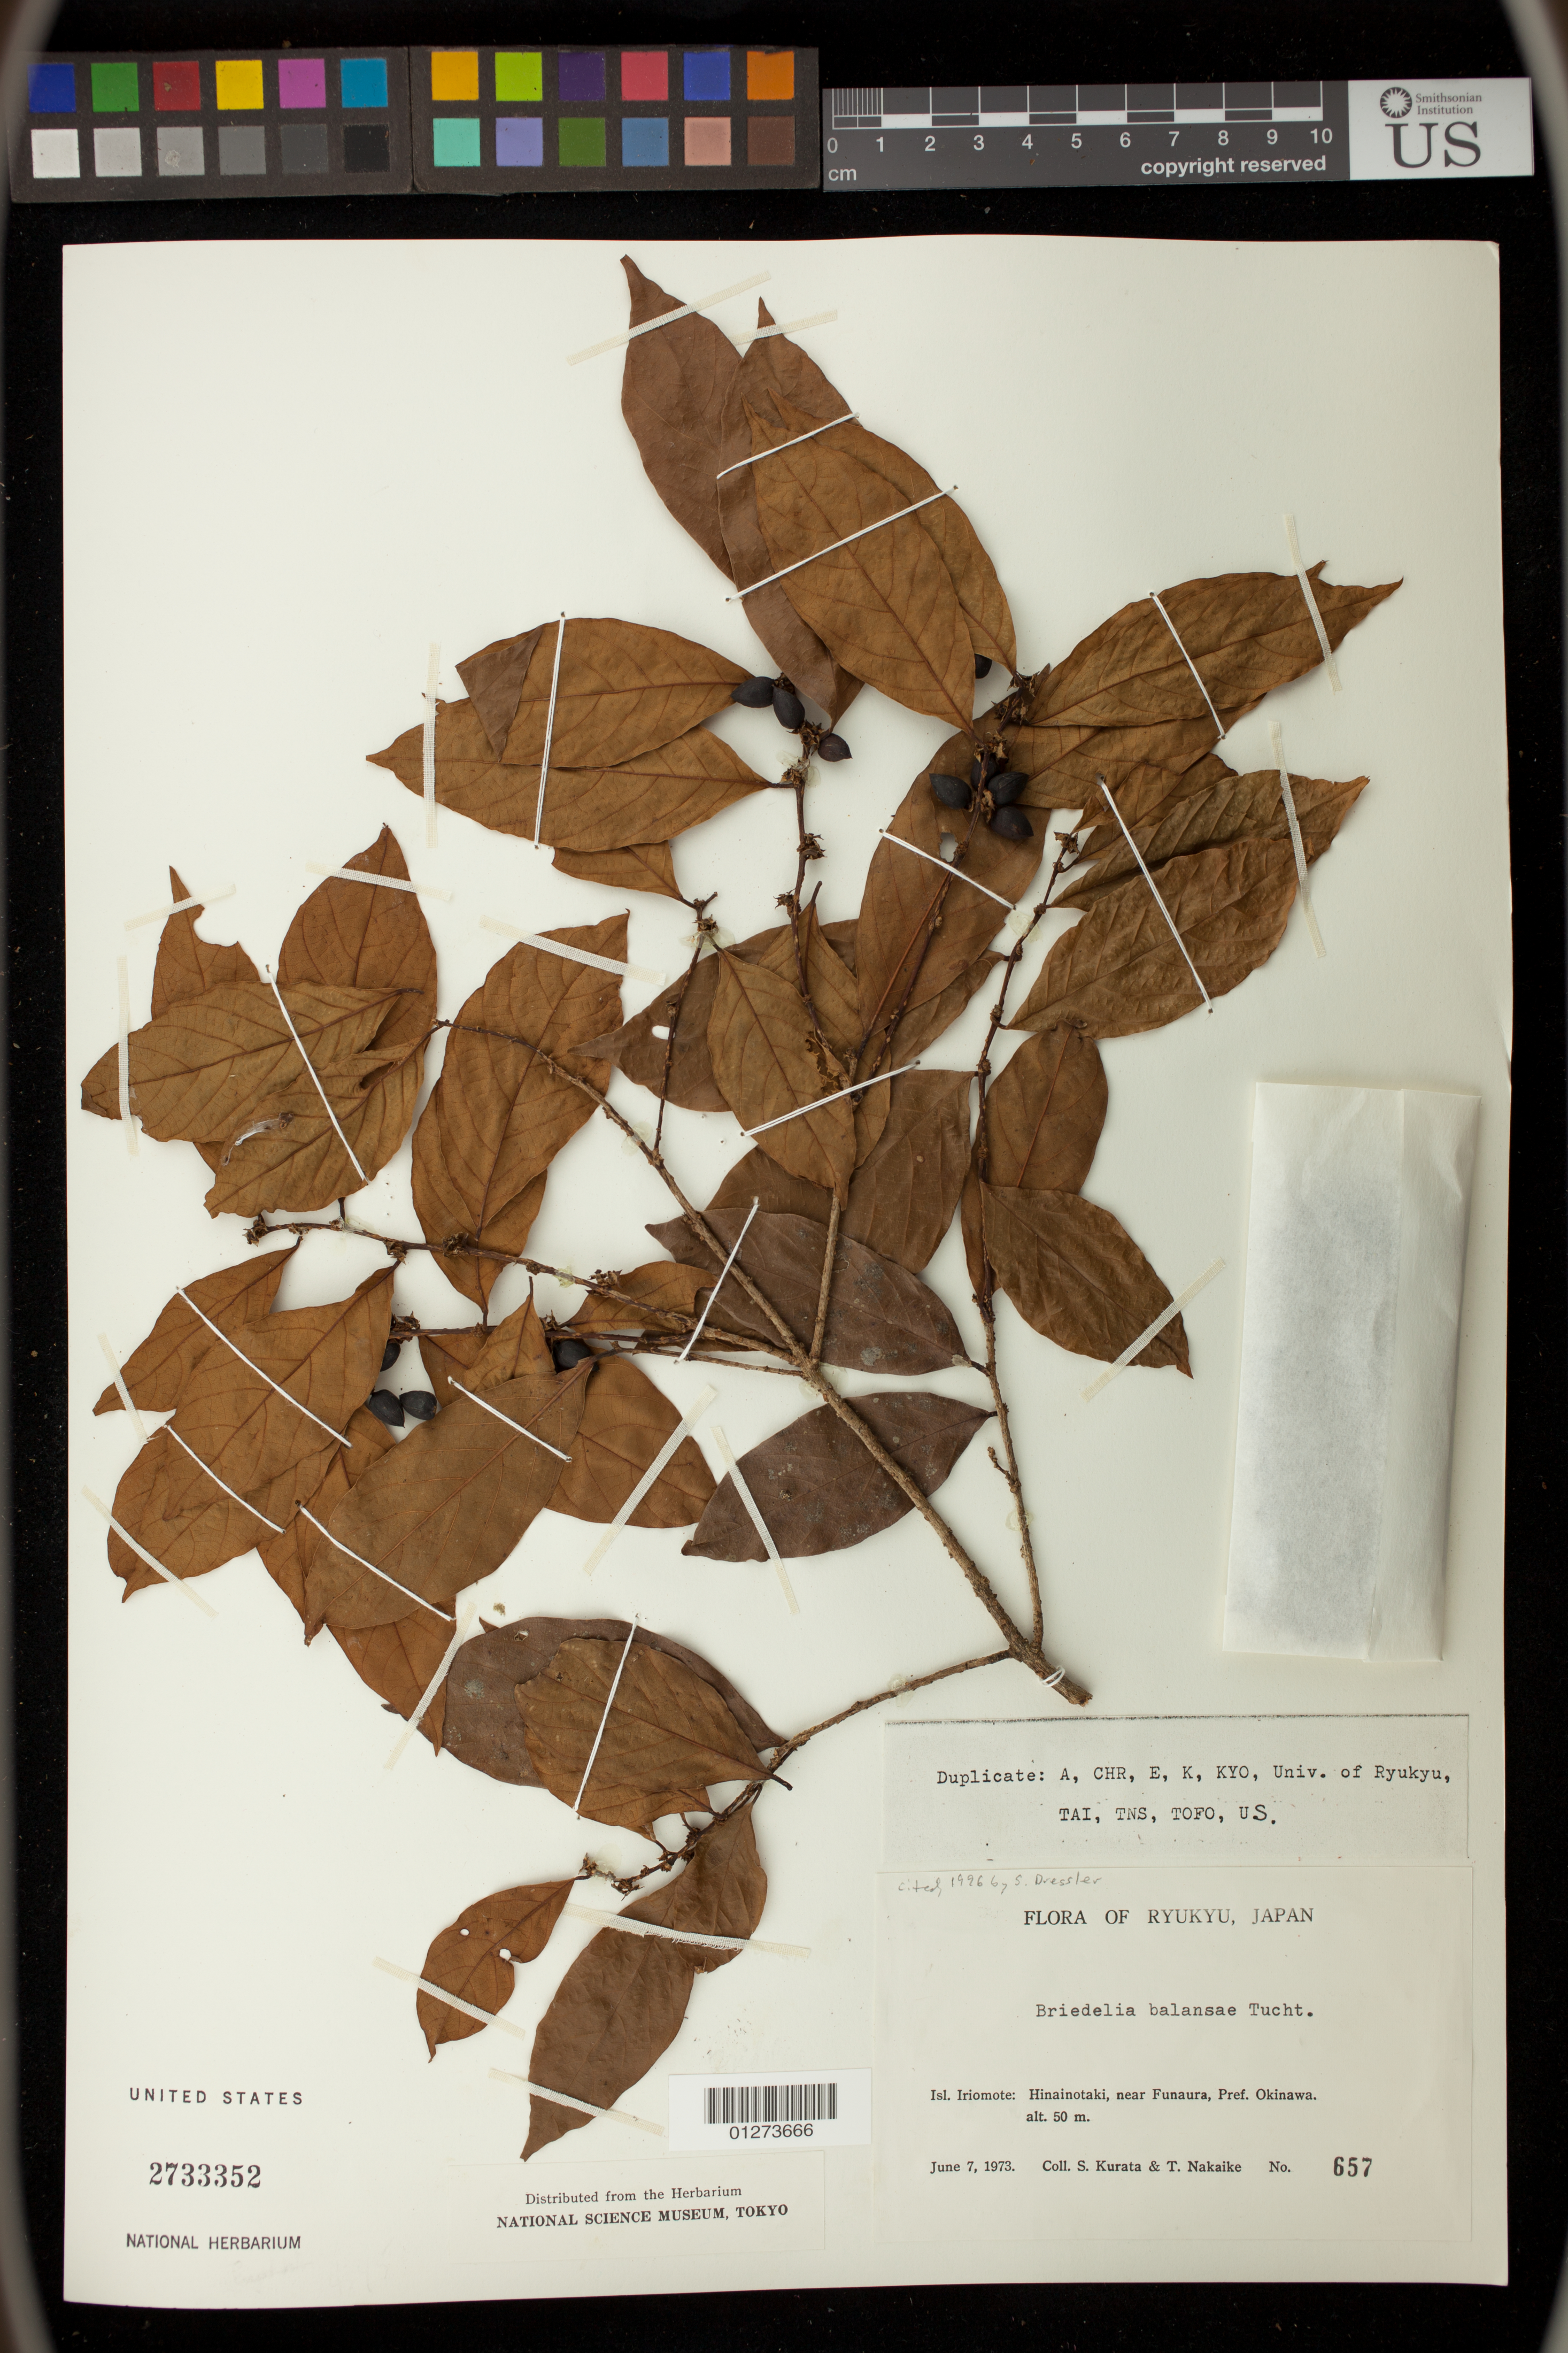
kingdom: Plantae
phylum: Tracheophyta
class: Magnoliopsida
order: Malpighiales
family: Phyllanthaceae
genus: Bridelia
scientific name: Bridelia balansae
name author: Tutcher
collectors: Sh. Kurata & T. Nakaike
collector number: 657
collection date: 1973-06-07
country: Japan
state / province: Okinawa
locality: Ryukyu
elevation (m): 50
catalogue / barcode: US 2733352